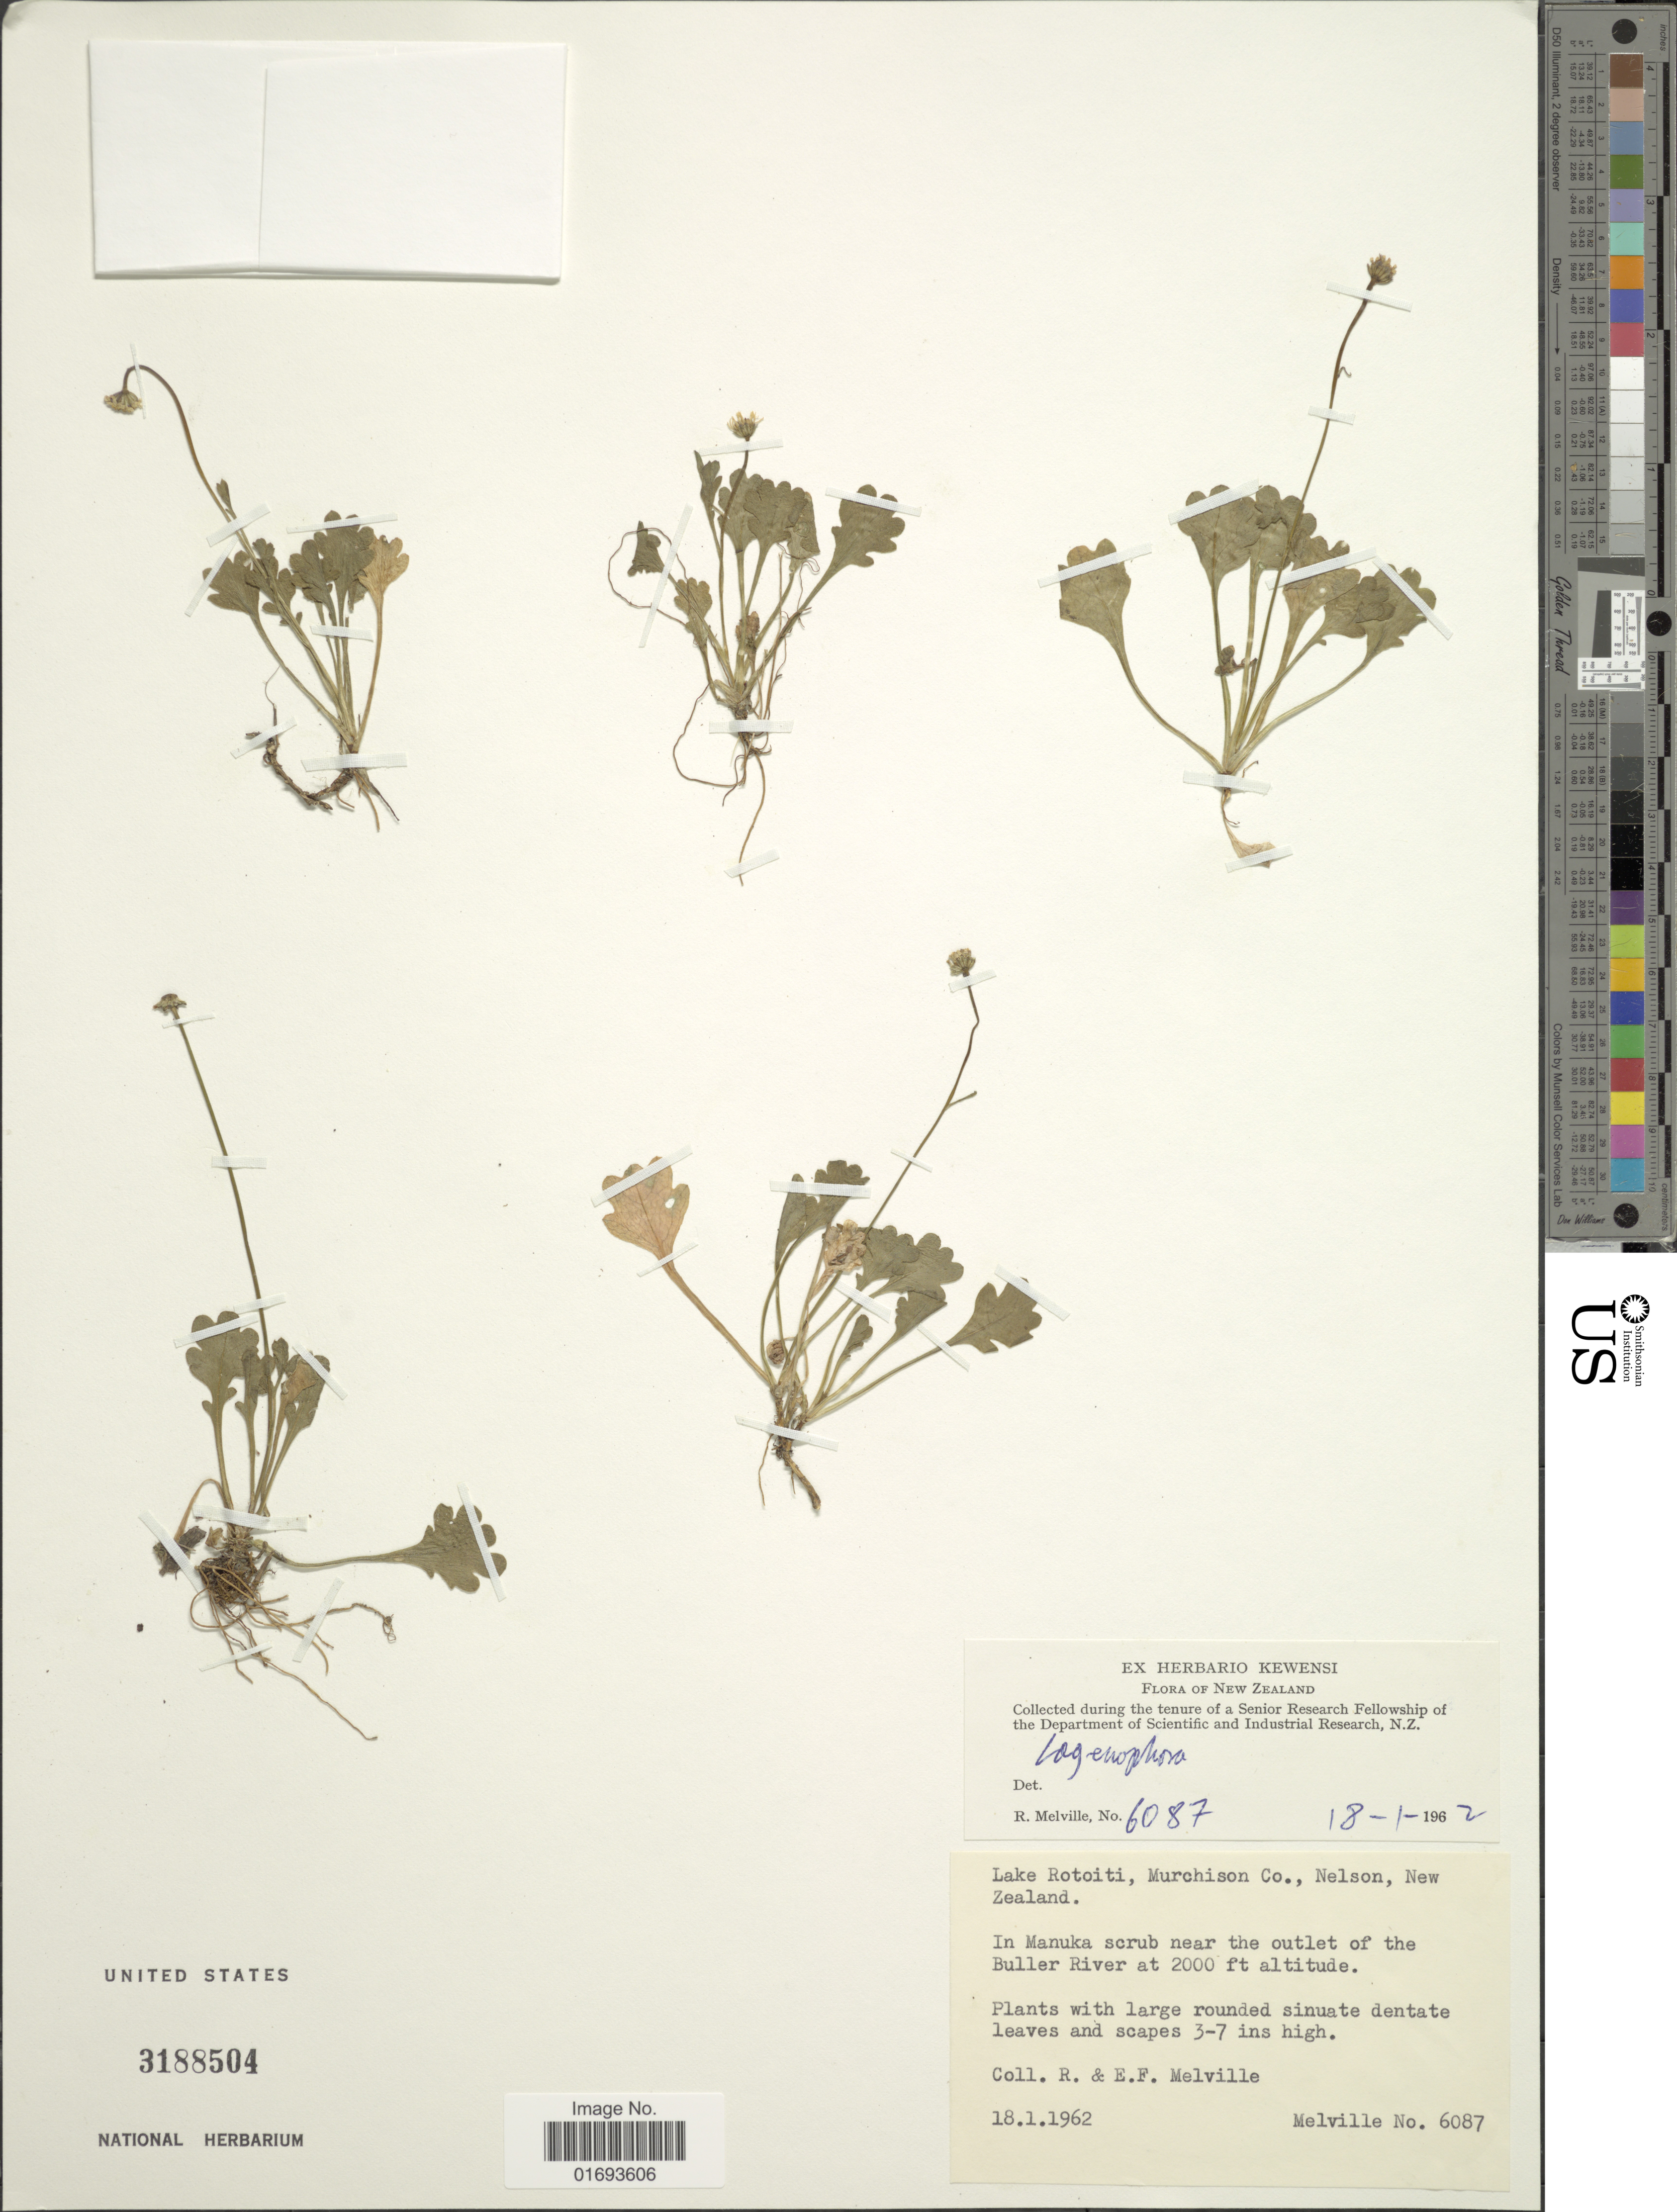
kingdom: Plantae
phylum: Tracheophyta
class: Magnoliopsida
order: Asterales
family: Asteraceae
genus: Lagenophora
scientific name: Lagenophora sp.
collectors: R. Melville & E. Melville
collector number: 6087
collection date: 1962-01-18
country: New Zealand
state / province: Nelson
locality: Lake Rotoiti, Muchison Co., Nelson, New Zealand. In Manuka scrub near the outlet of the Buller River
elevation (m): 610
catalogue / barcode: US 3188504